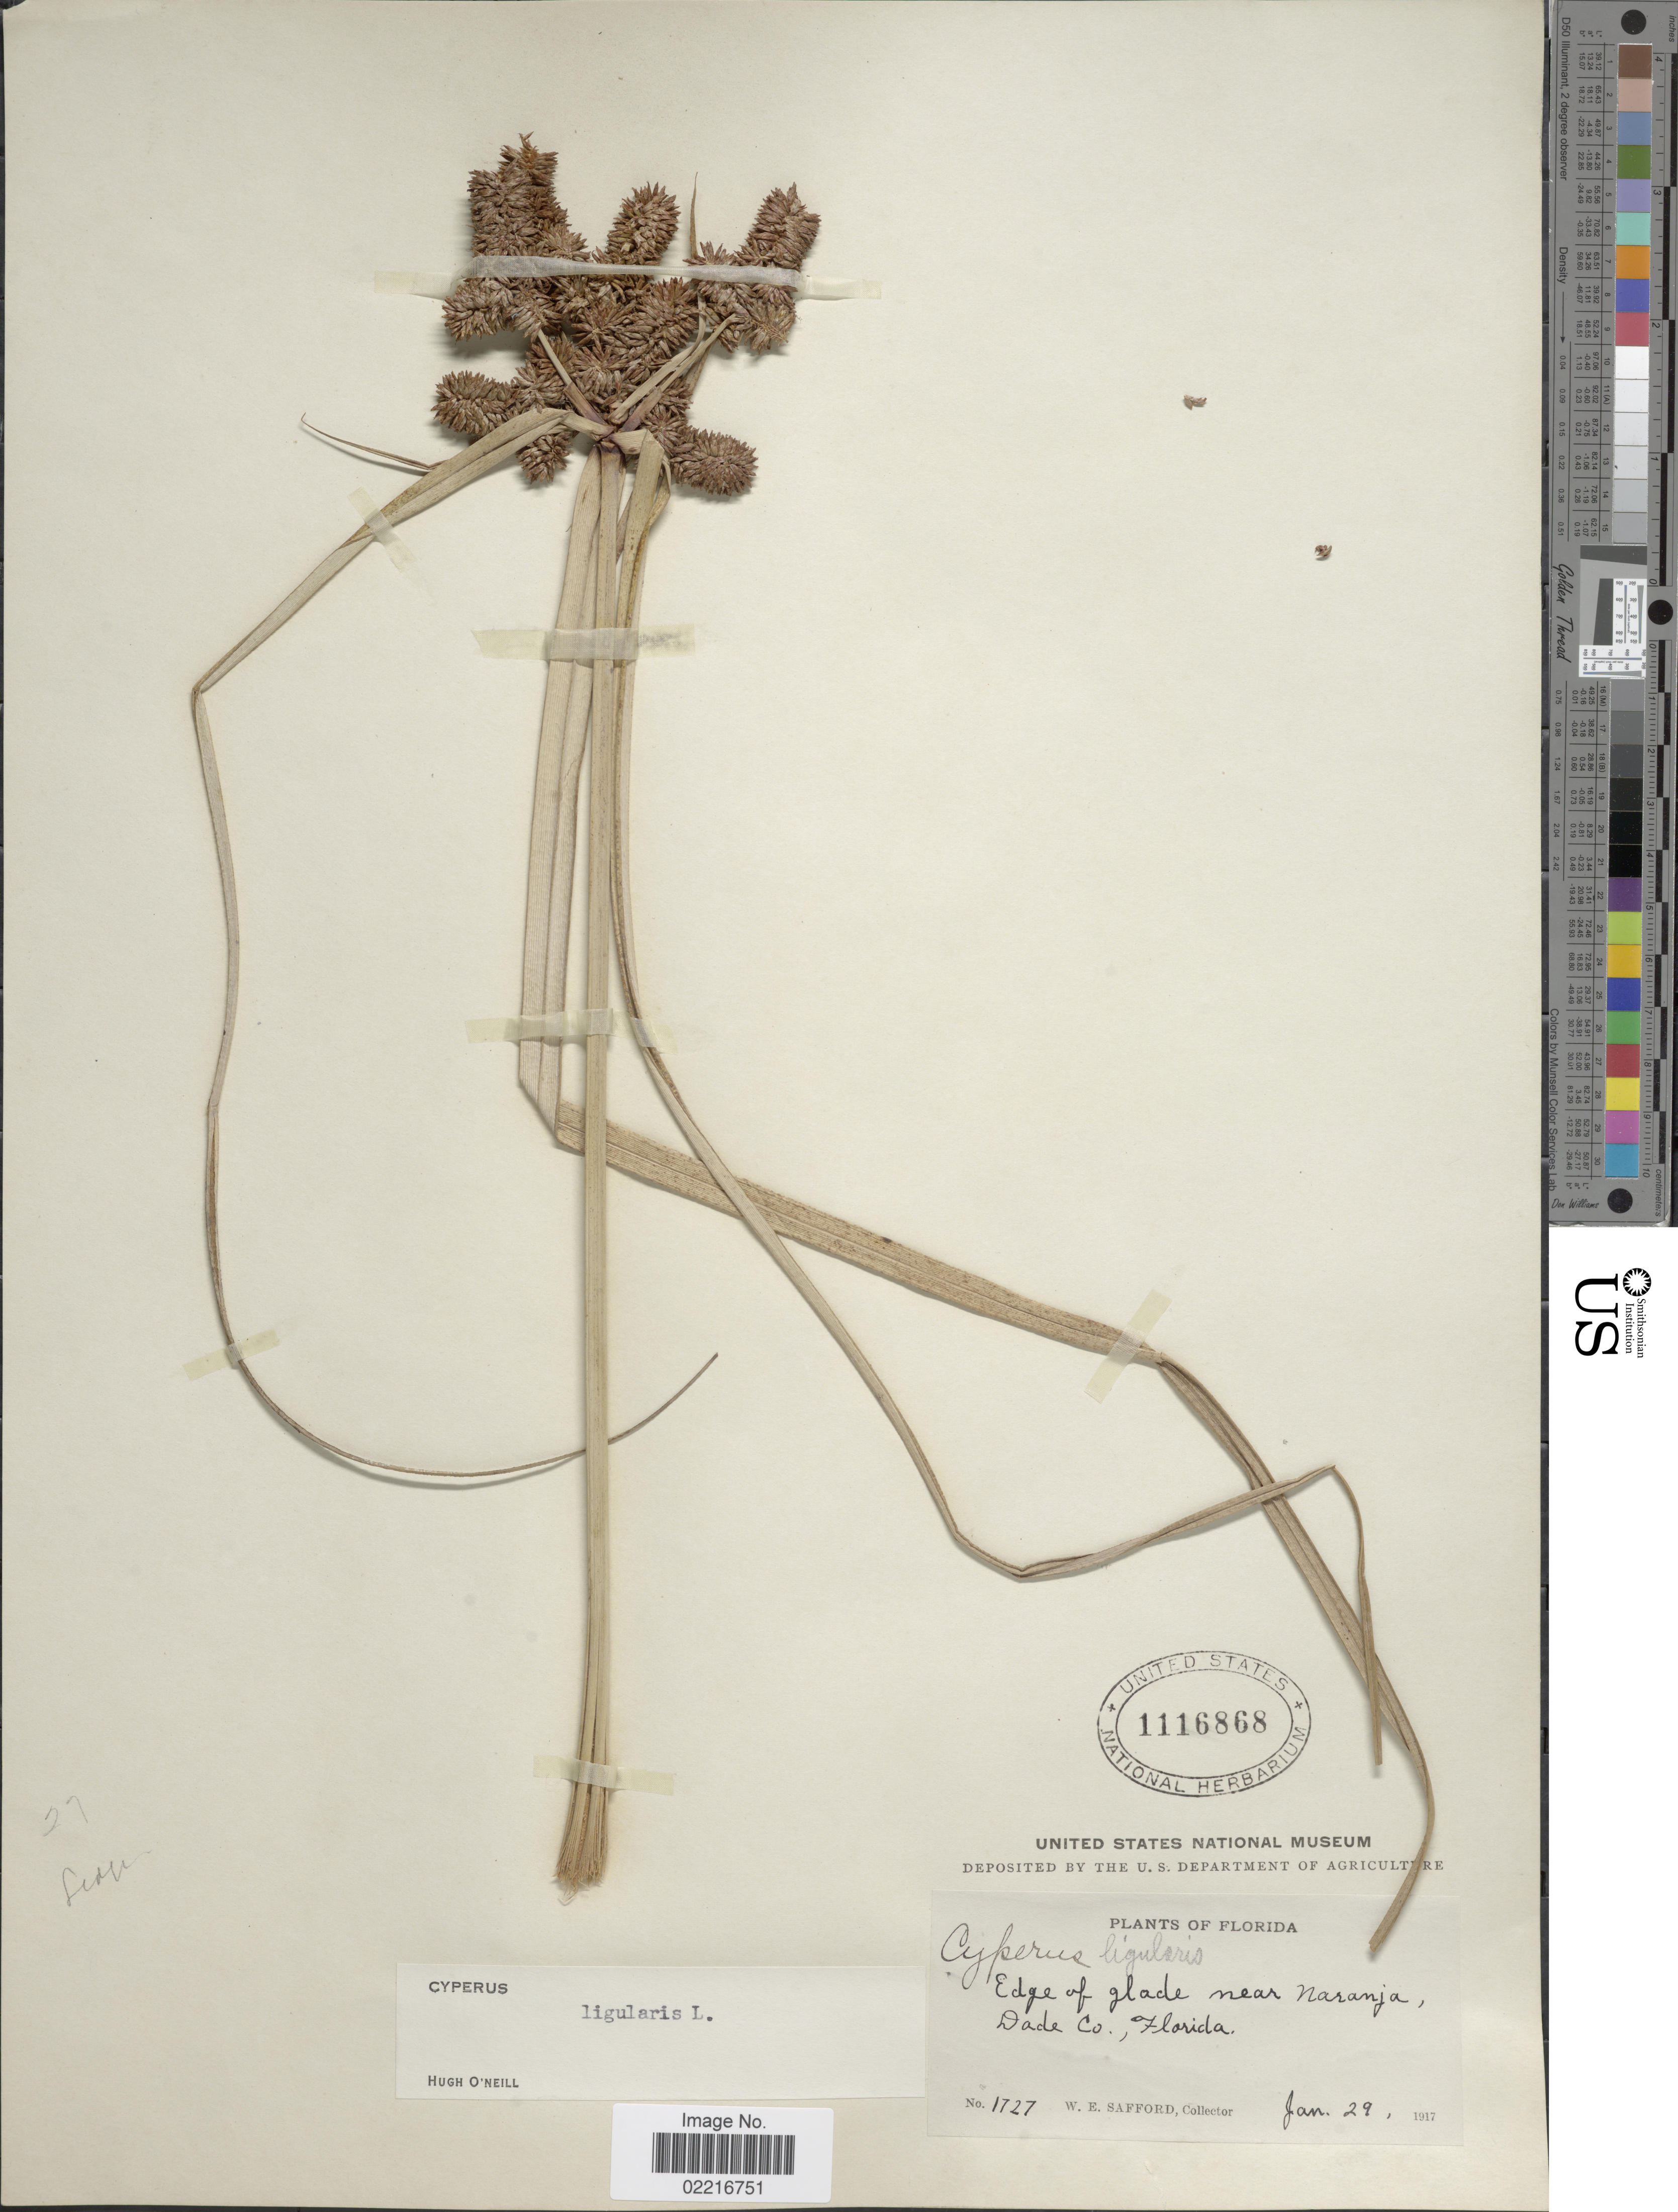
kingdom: Plantae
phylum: Tracheophyta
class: Liliopsida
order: Poales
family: Cyperaceae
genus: Cyperus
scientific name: Cyperus ligularis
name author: L.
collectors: W. E. Safford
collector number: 1727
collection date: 1917-01-29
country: United States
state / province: Florida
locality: Near Naranja, Dade Co.,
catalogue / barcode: US 1116868